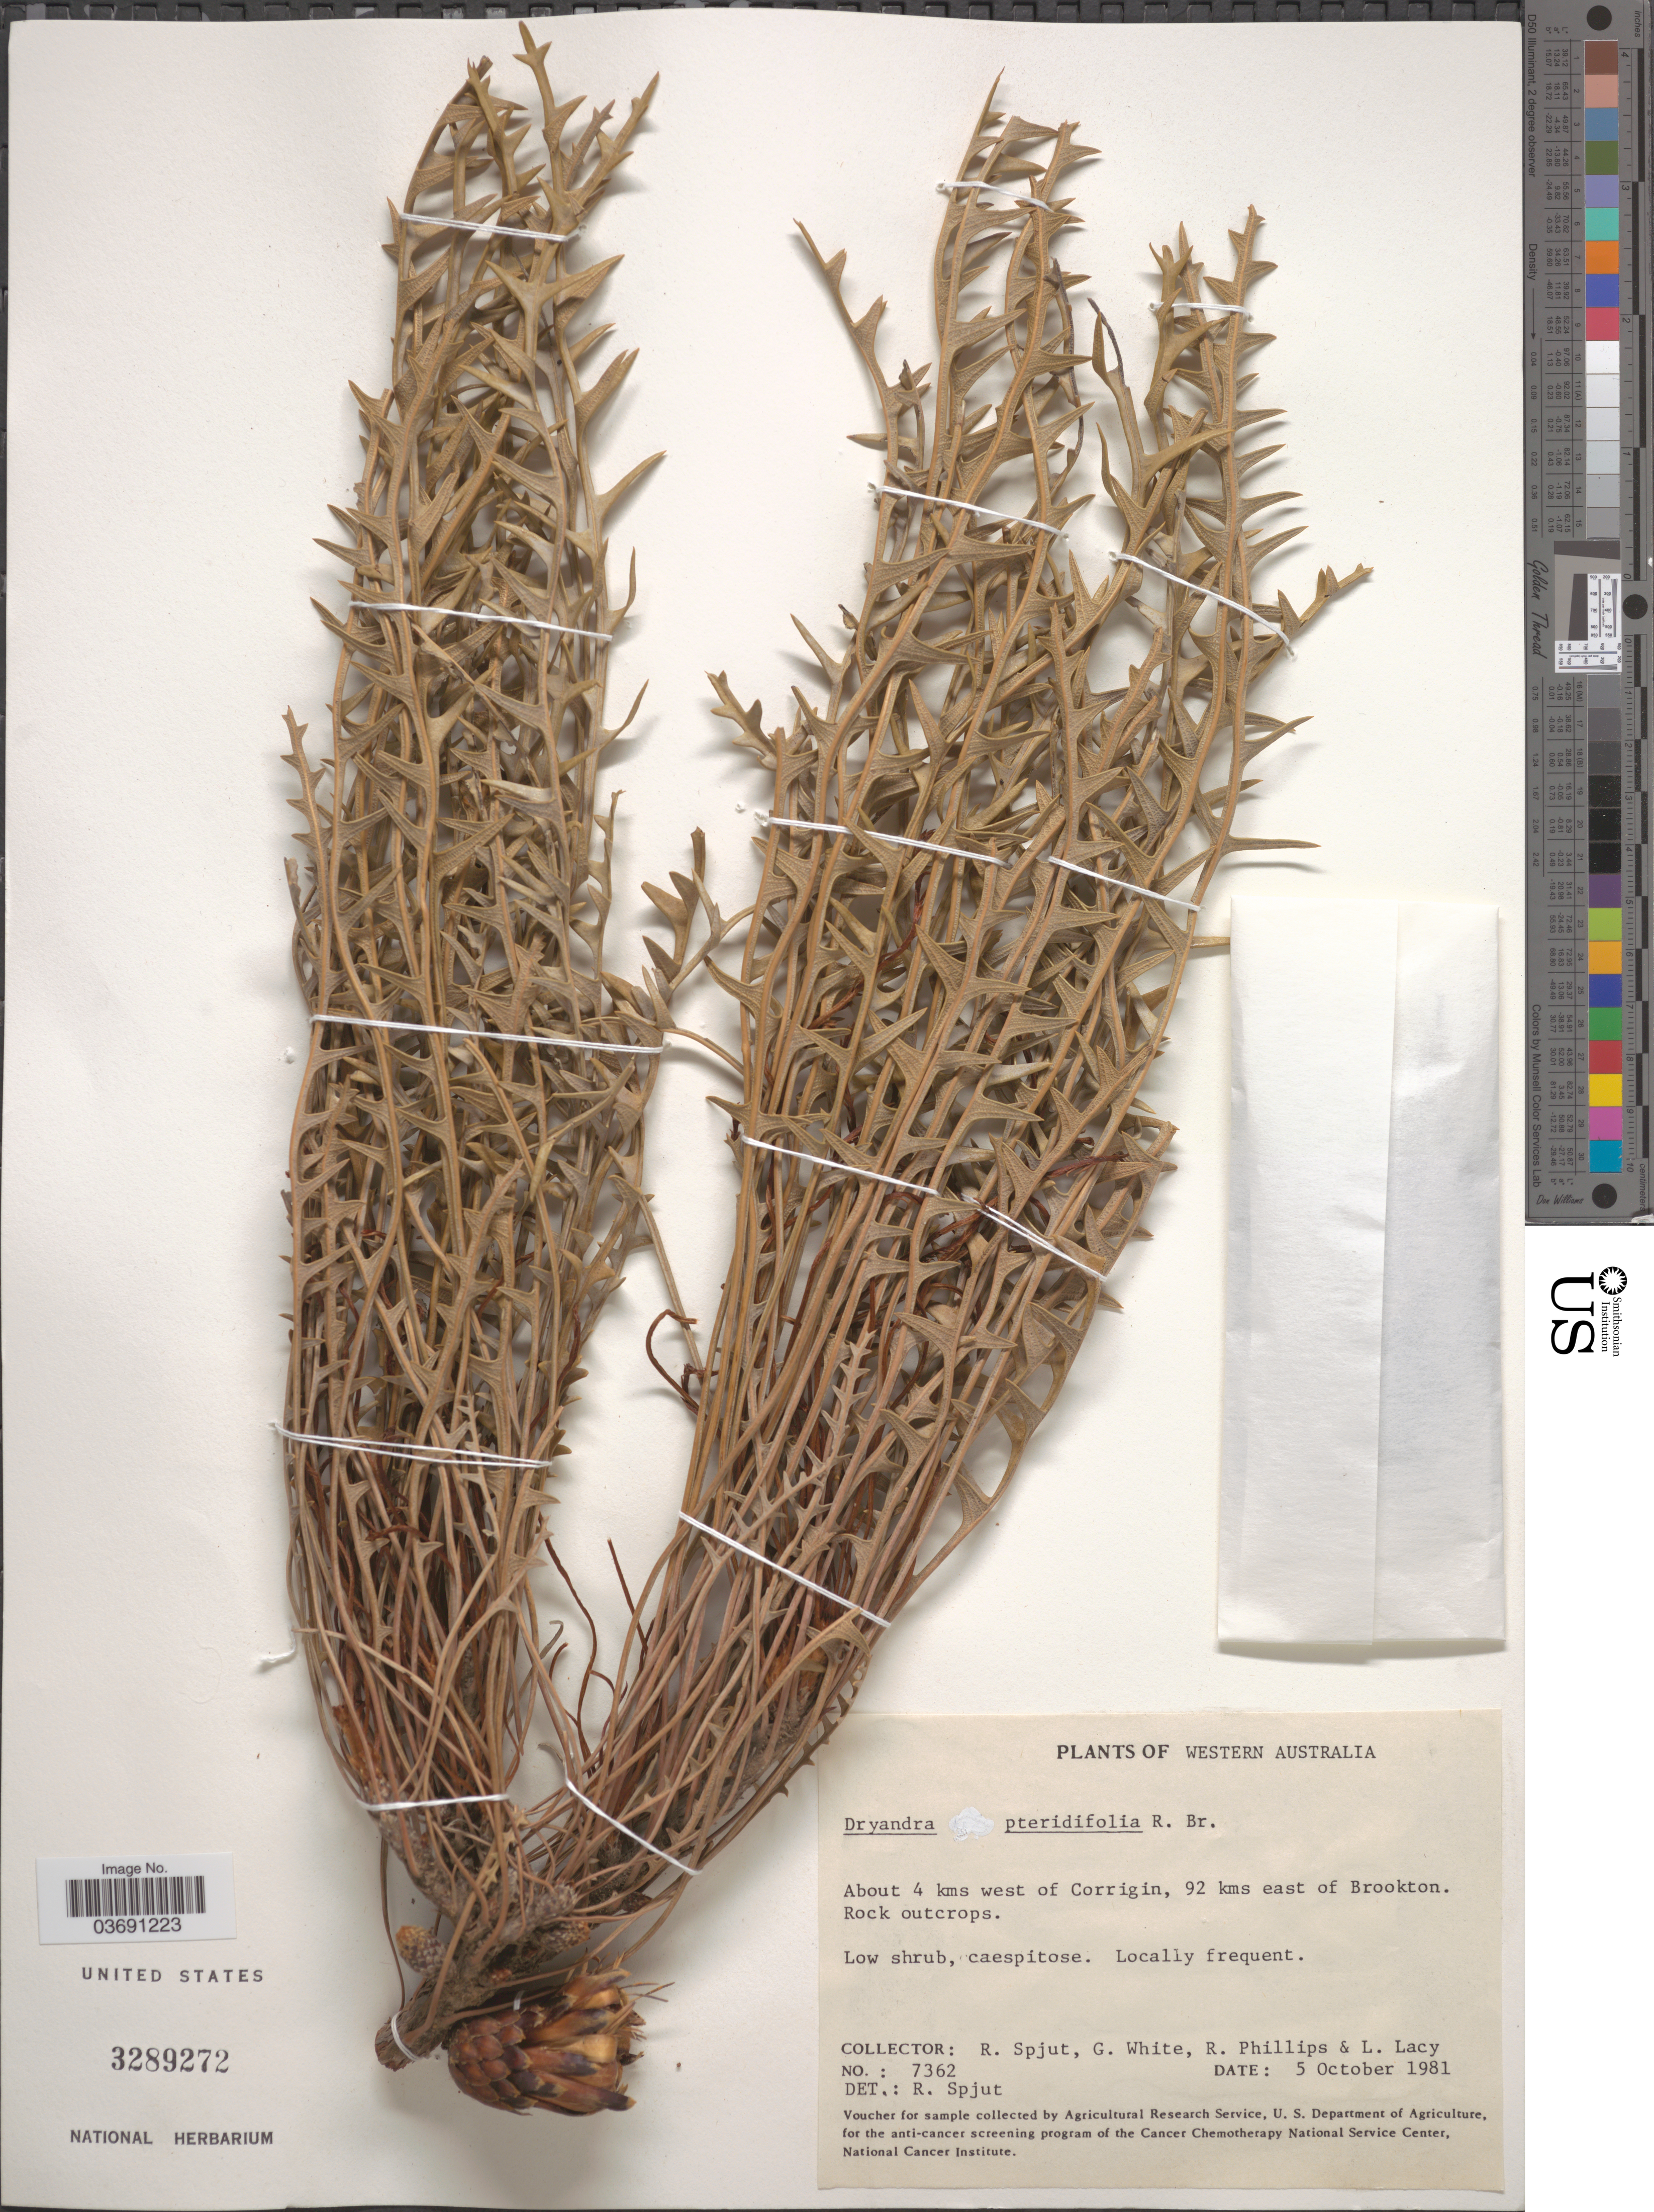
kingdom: Plantae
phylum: Tracheophyta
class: Magnoliopsida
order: Proteales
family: Proteaceae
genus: Dryandra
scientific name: Dryandra pteridifolia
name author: R. Br.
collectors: R. Spjut, G. White, R. Phillips & L. Lacy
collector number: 7362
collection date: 1981-10-05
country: Australia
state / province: Western Australia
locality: About 4 kms west of Corrigin, 92 kms east of Brookton. Rock outcrops.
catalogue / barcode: US 3289272